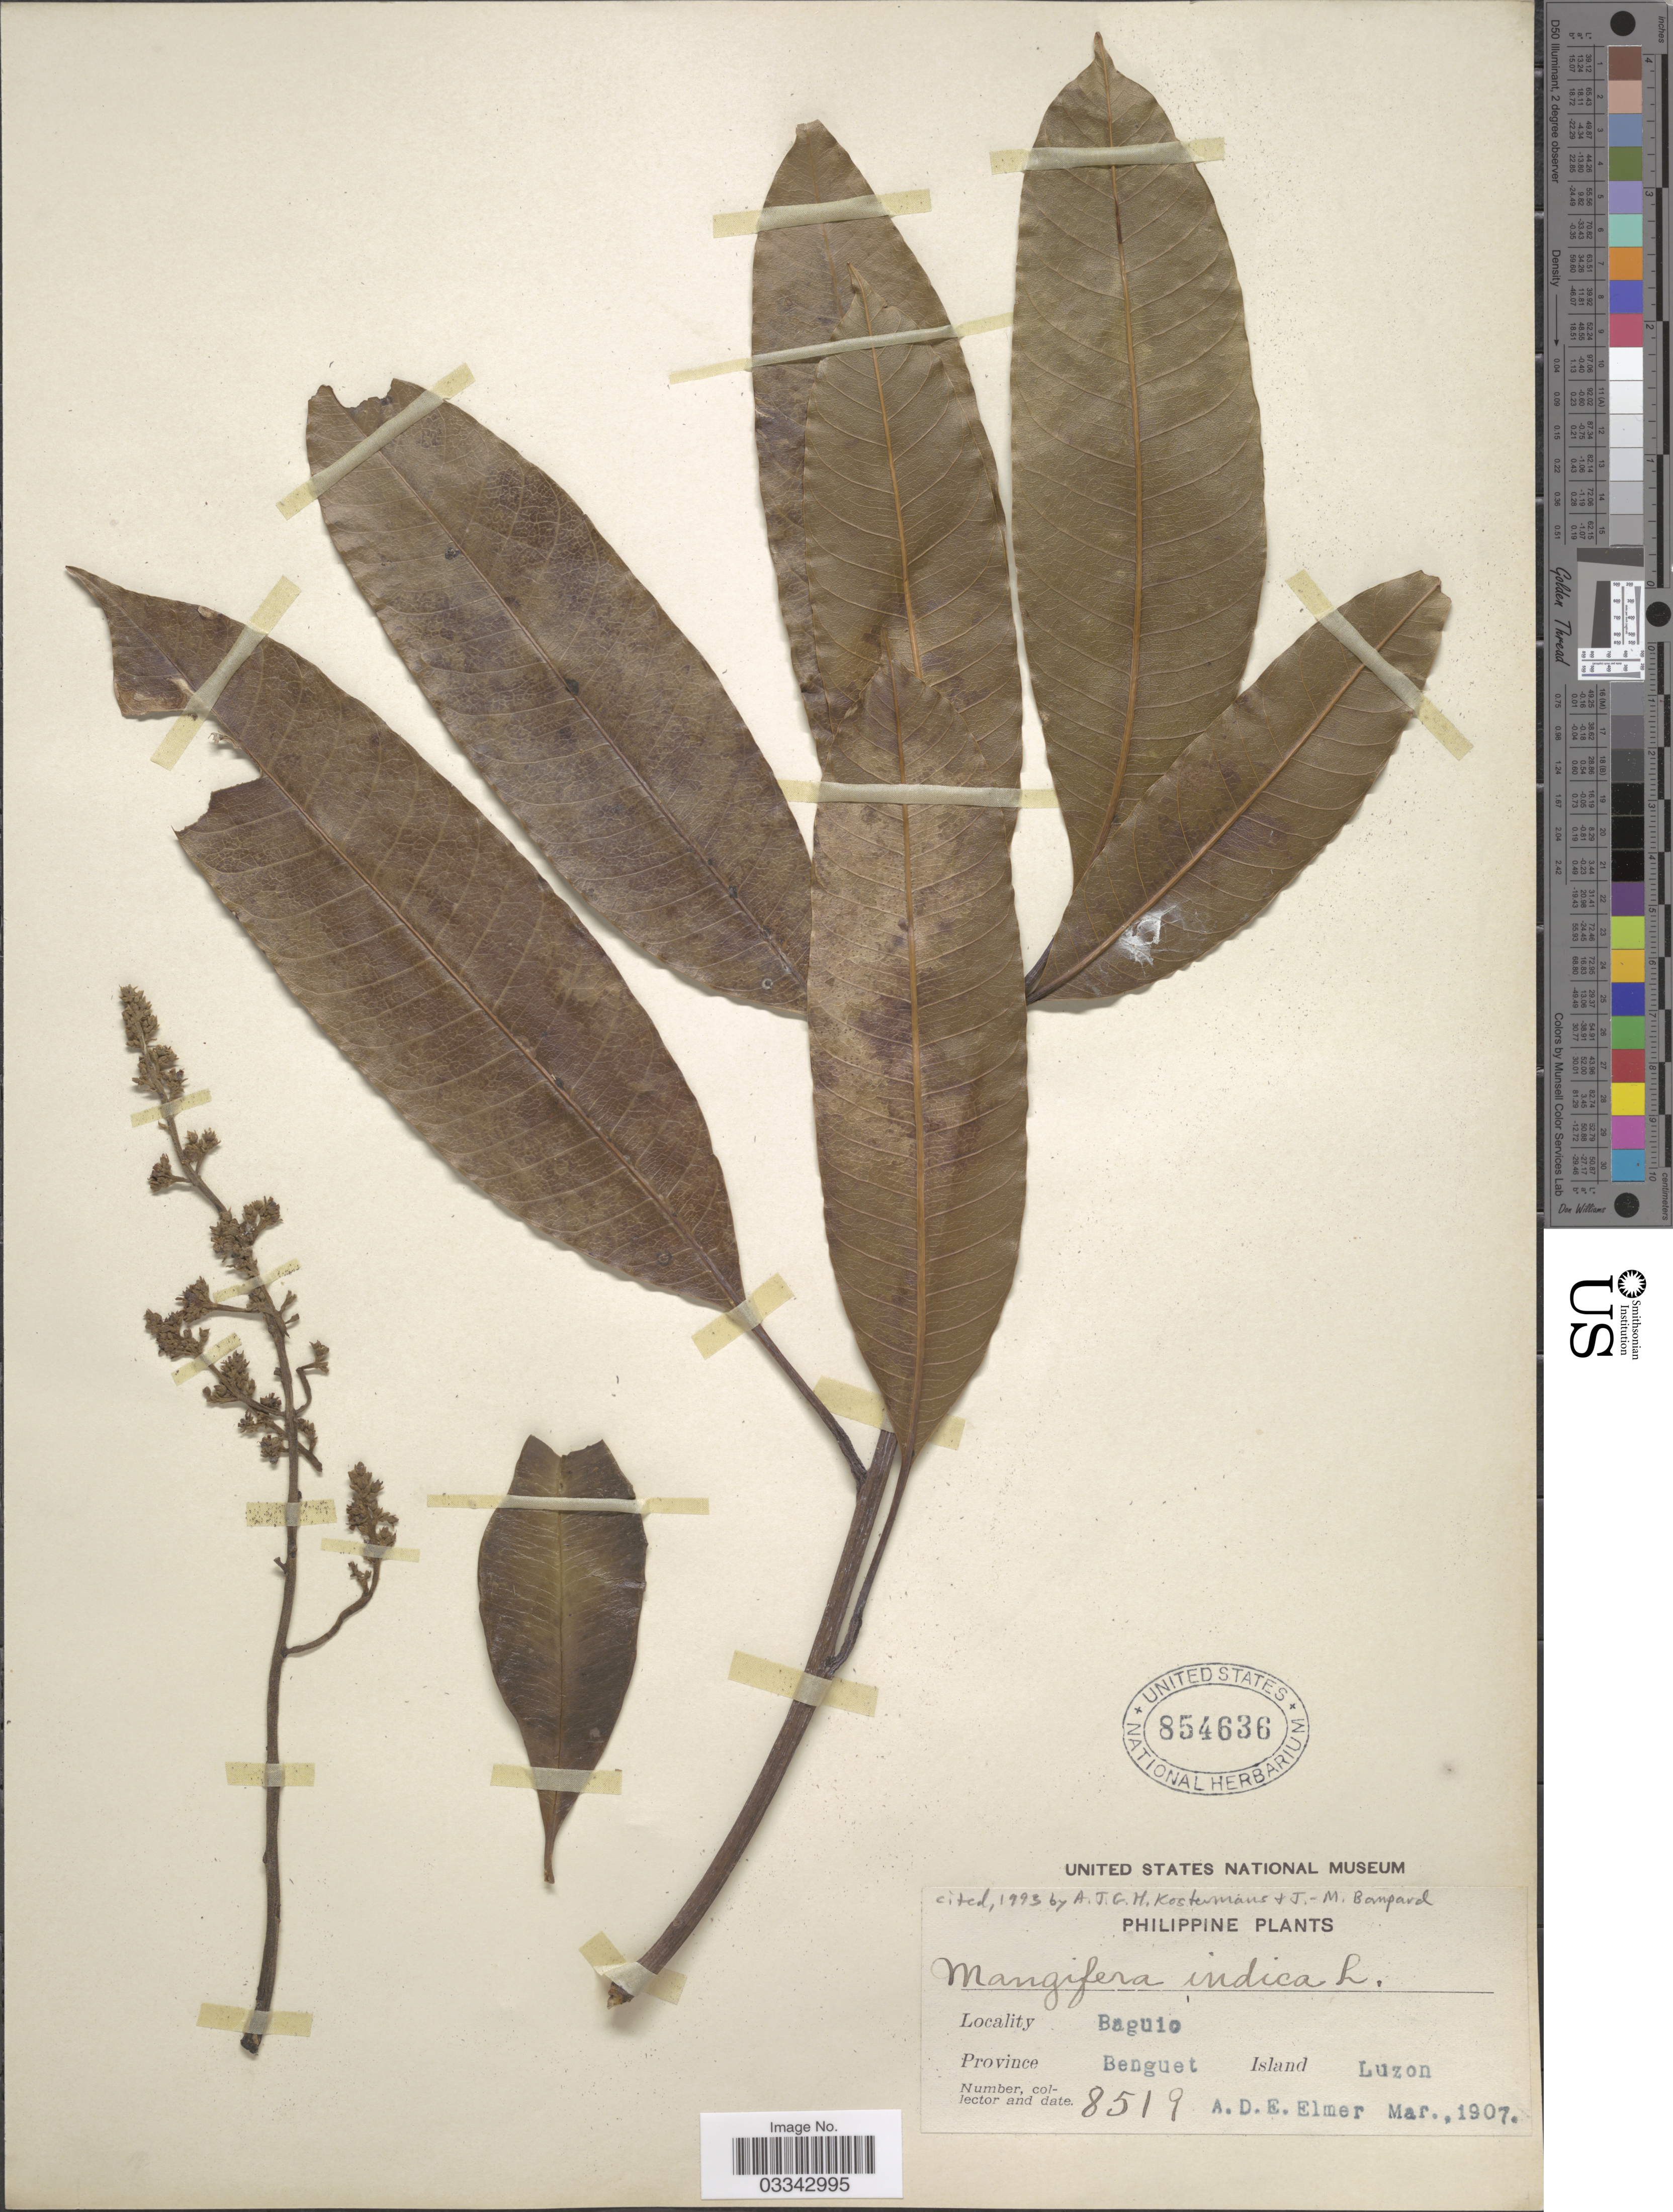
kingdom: Plantae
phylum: Tracheophyta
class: Magnoliopsida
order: Sapindales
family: Anacardiaceae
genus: Mangifera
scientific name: Mangifera indica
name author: L.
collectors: A. D. E. Elmer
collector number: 8519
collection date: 1907-03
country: Philippines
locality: Province Benguet Island Luzon.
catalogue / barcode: US 854636